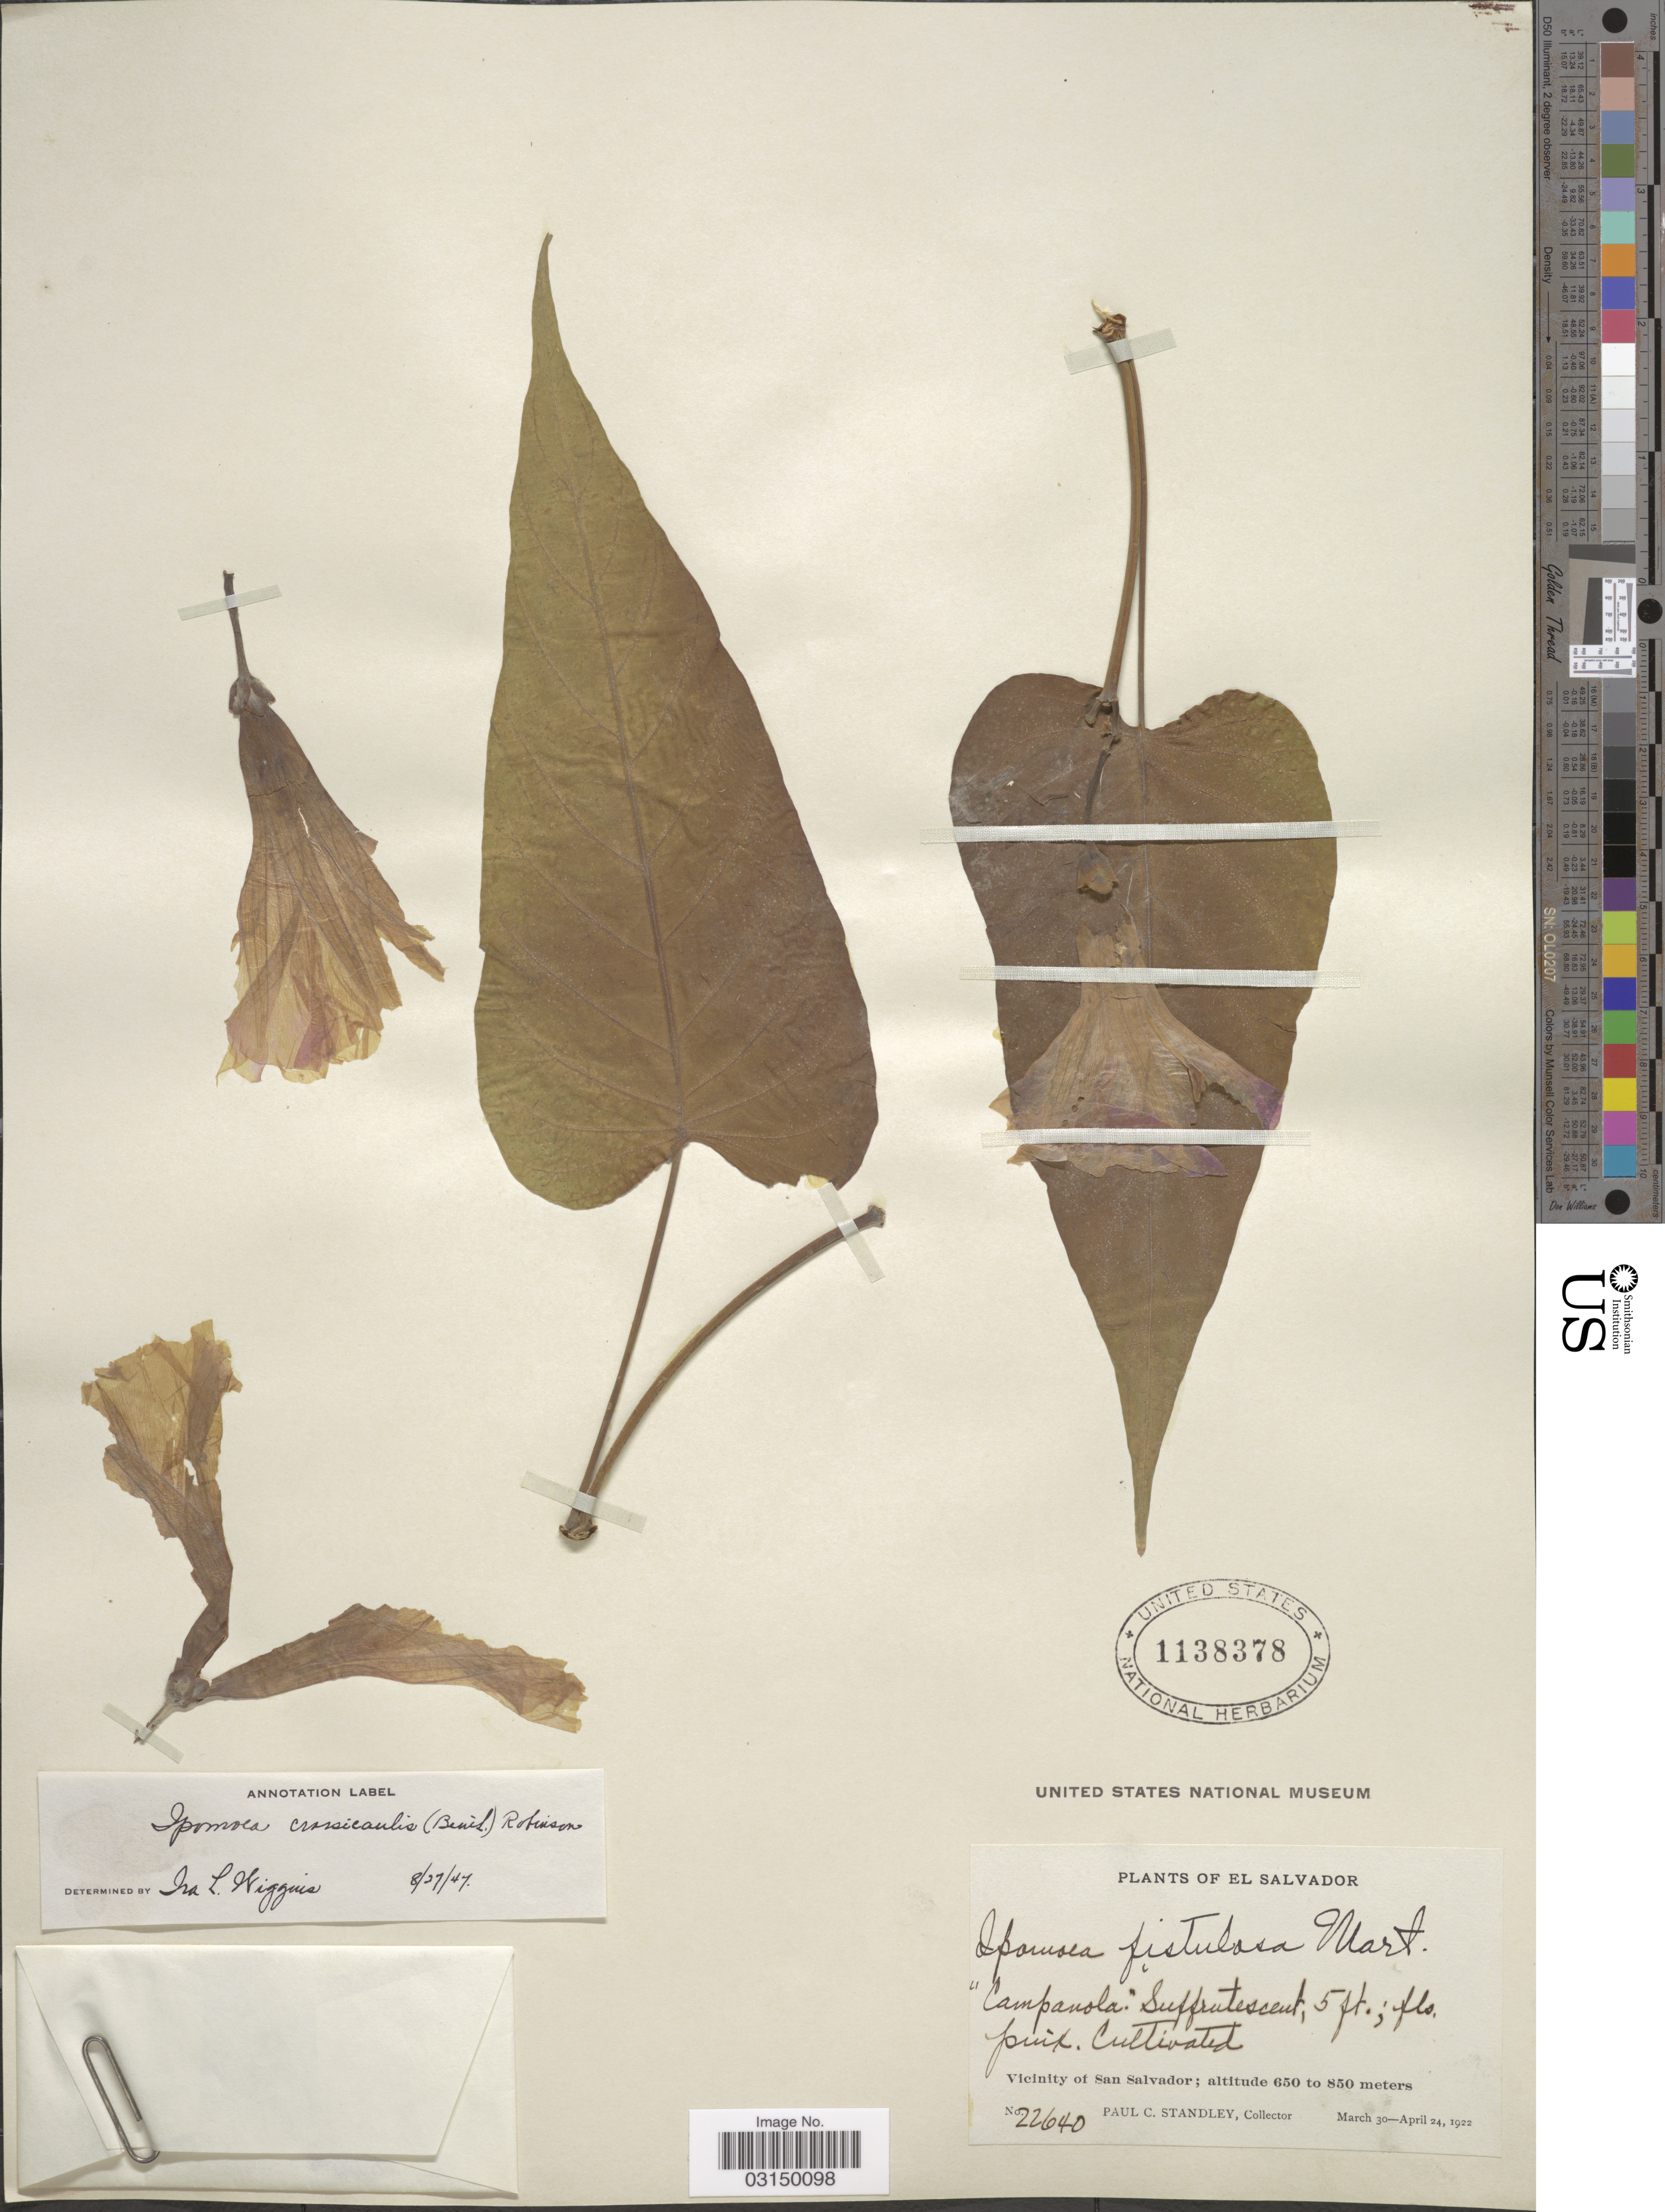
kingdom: Plantae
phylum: Tracheophyta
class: Magnoliopsida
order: Solanales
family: Convolvulaceae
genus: Ipomoea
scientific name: Ipomoea carnea subsp. fistulosa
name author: (Mart. ex Choisy) D.F. Austin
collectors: P. C. Standley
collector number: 22640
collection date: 1922-03-30/1922-04-24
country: Bahamas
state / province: San Salvador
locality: Vicinity of San Salvador.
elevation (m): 650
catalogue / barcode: US 1138378